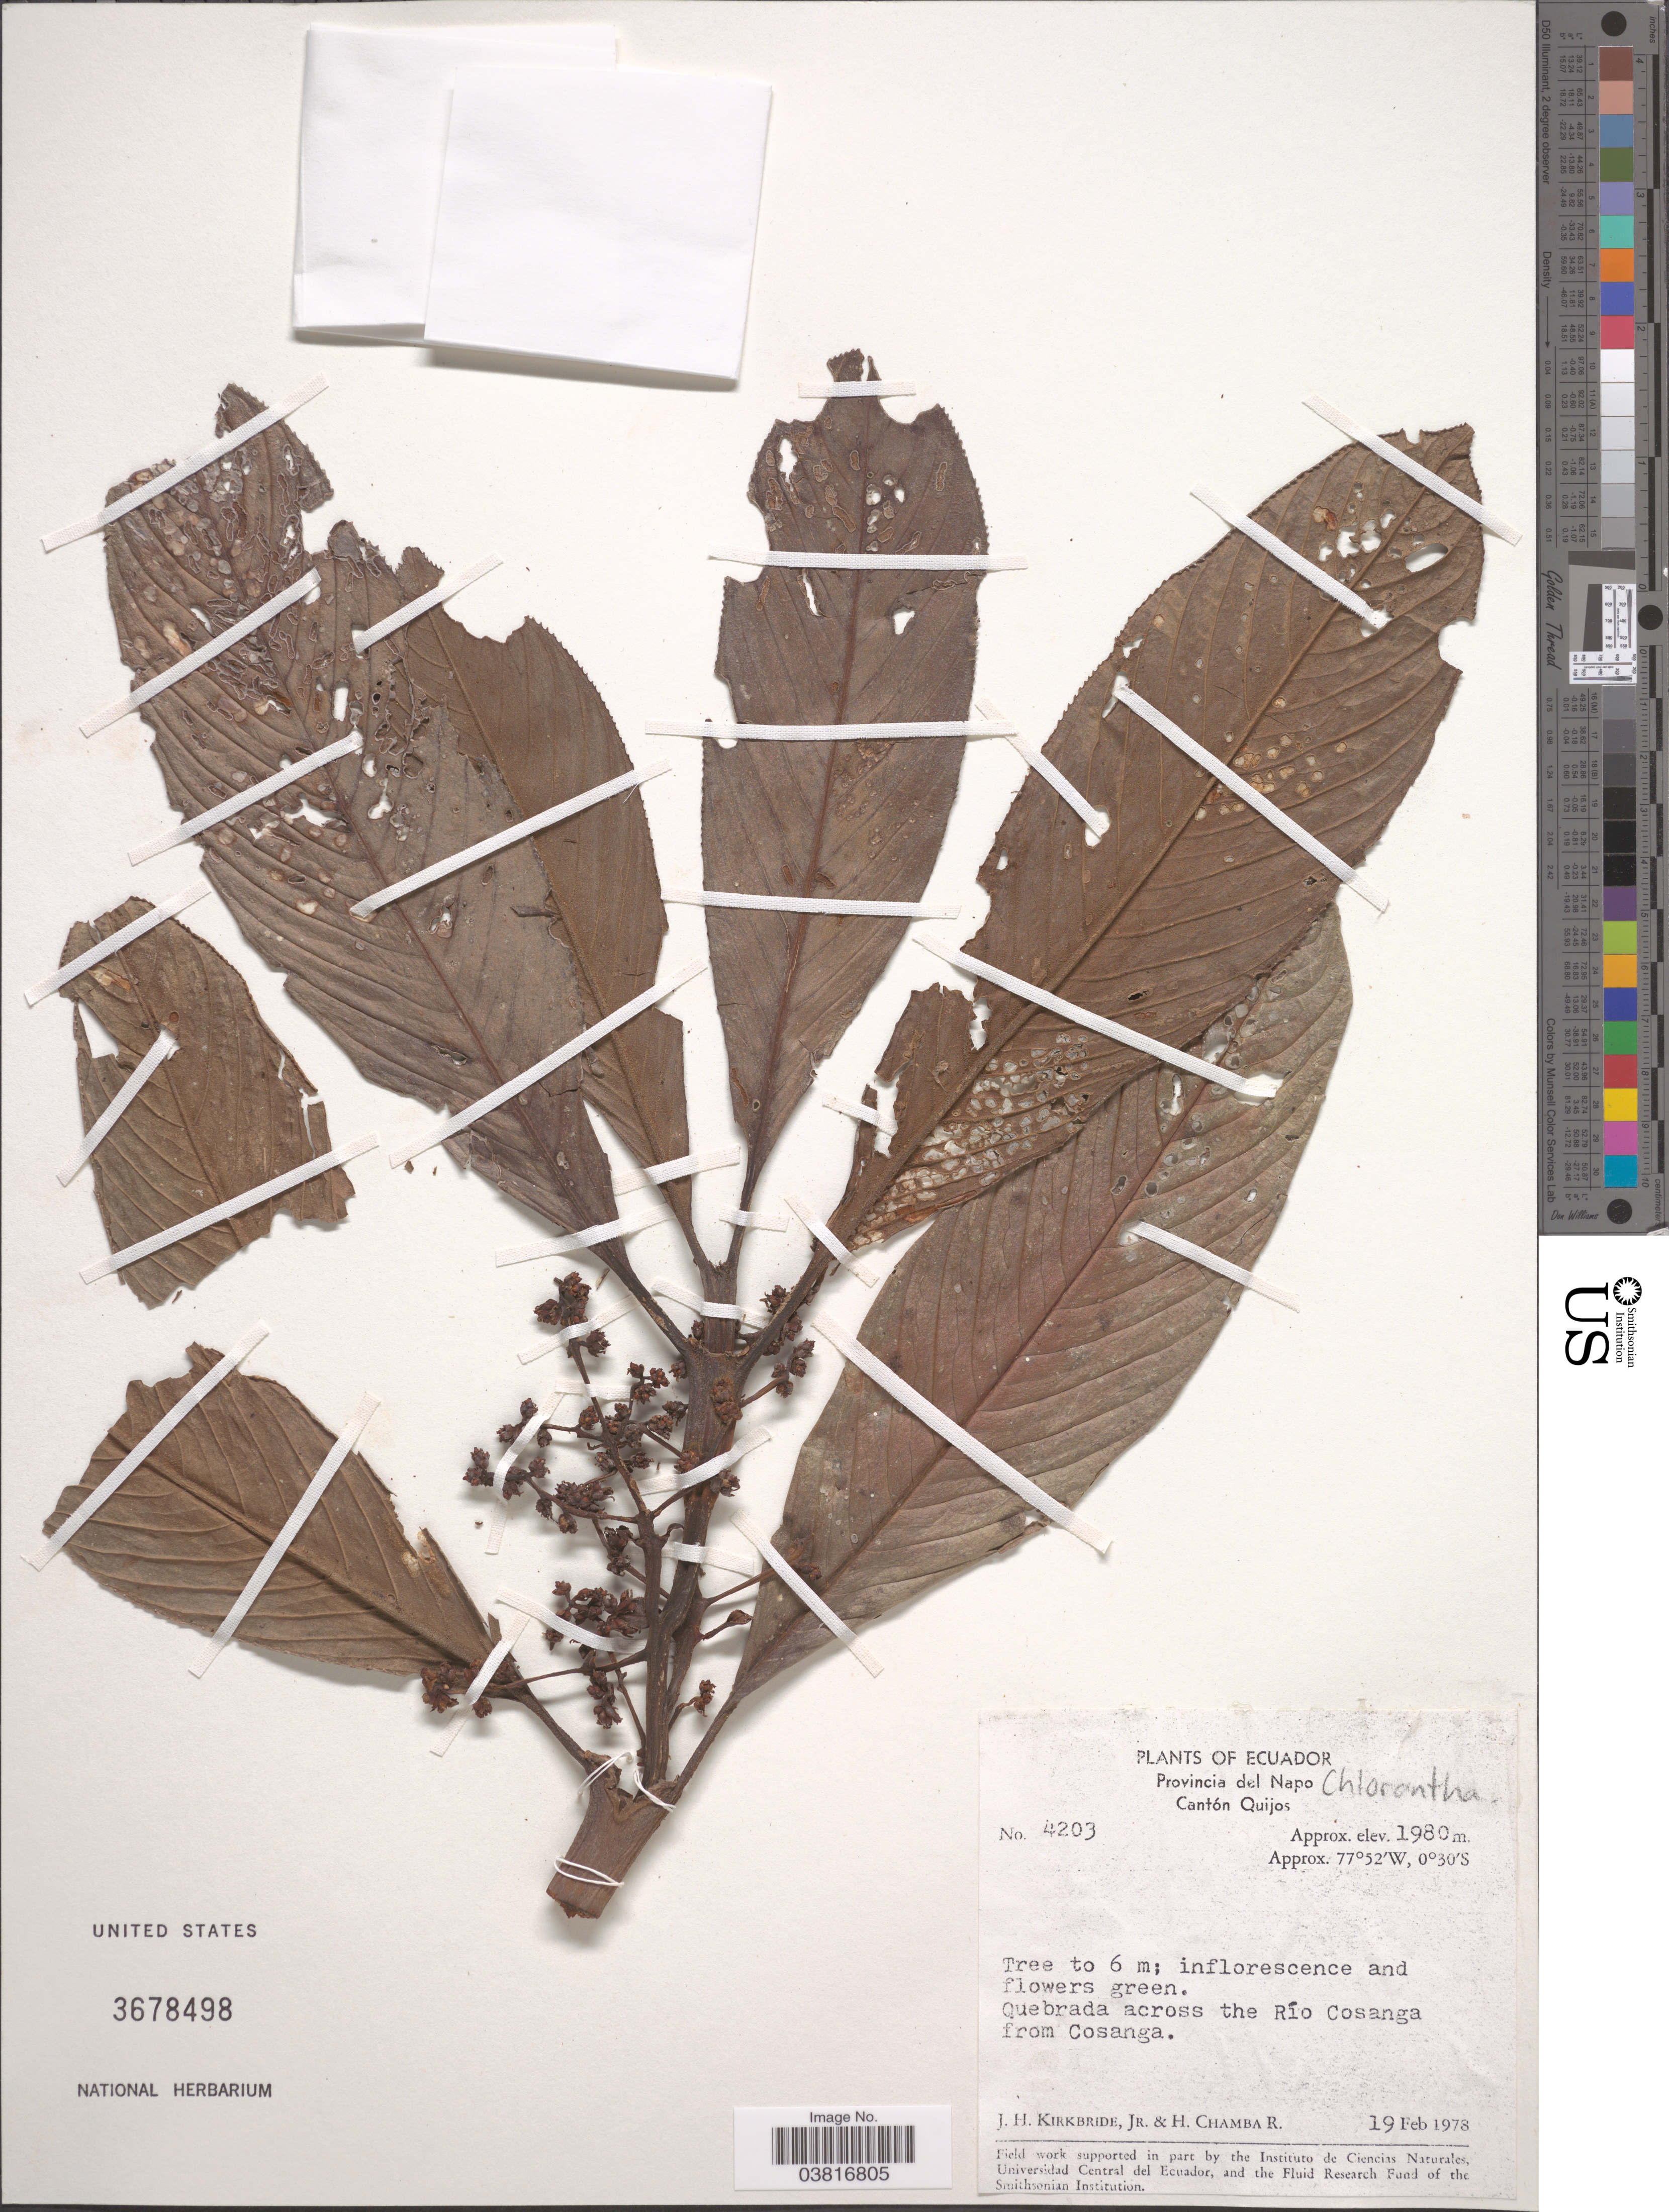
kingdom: Plantae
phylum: Tracheophyta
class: Magnoliopsida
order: Chloranthales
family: Chloranthaceae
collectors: J. H. Kirkbride & H. Chamba R.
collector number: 4203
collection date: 1978-02-19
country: Ecuador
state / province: Napo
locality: Cantón Quijos. Quebrada across the Río Cosanga from Cosanga.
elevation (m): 1980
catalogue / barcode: US 3678498